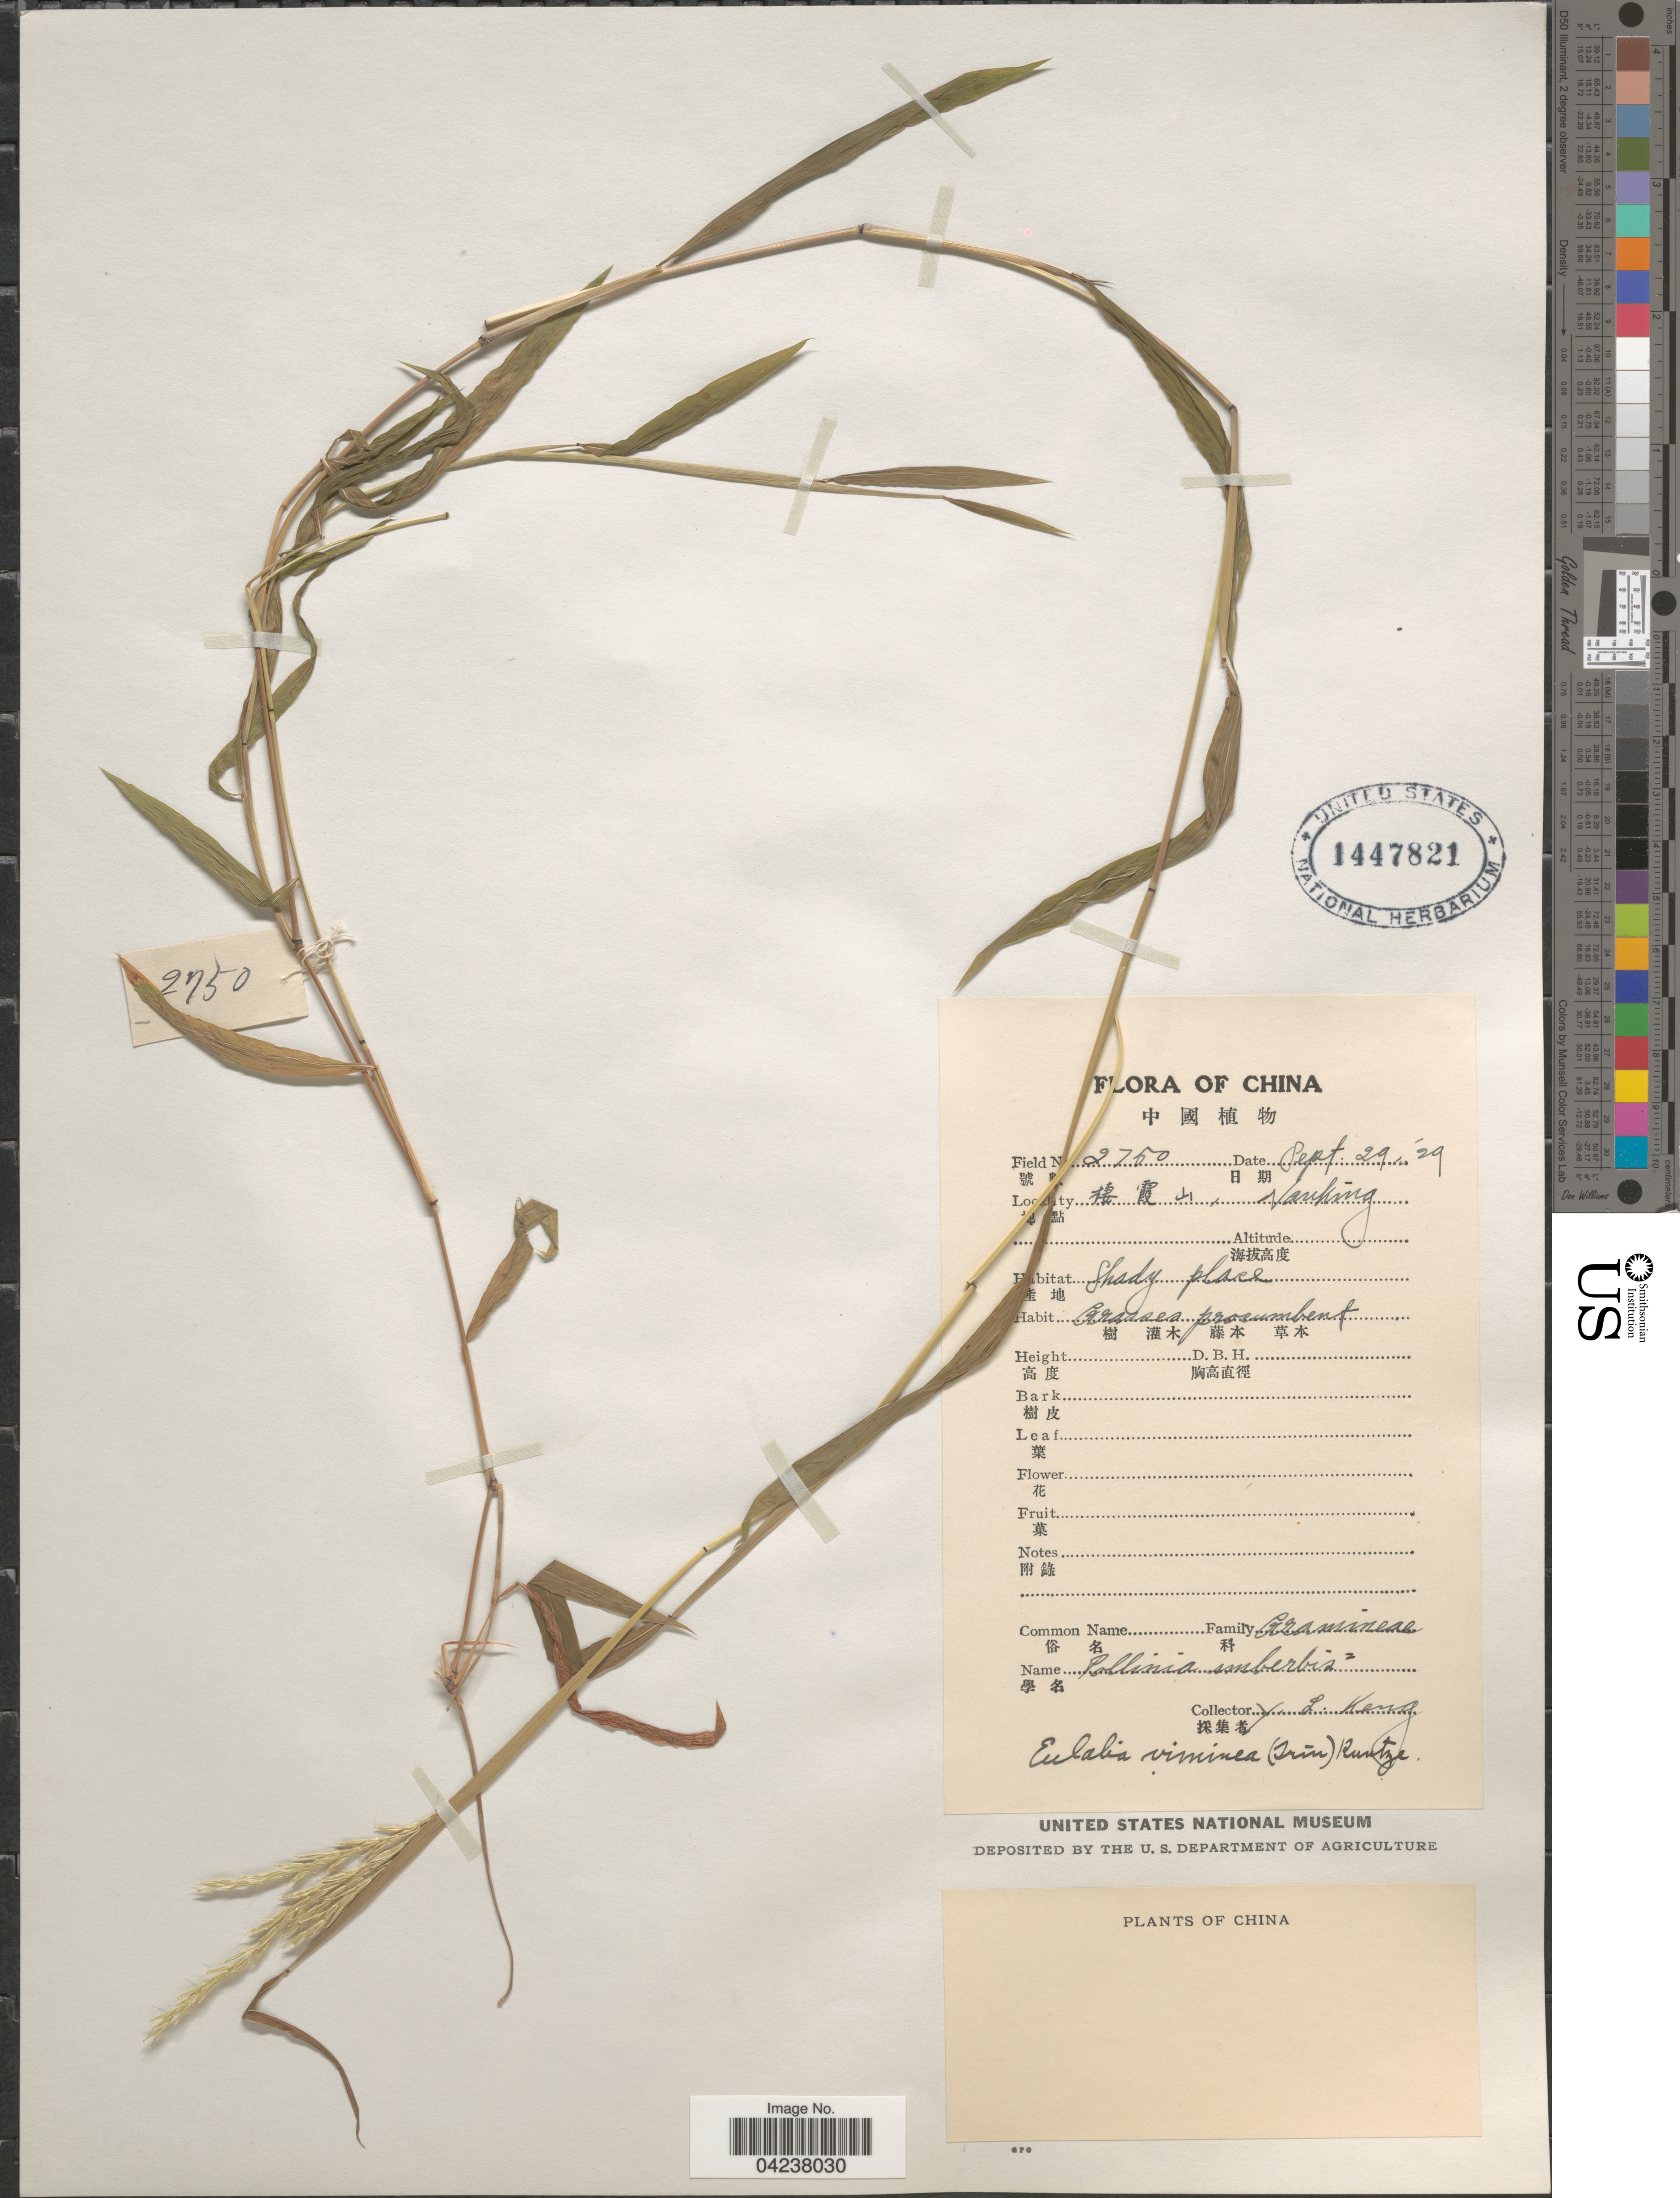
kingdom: Plantae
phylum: Tracheophyta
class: Liliopsida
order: Poales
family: Poaceae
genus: Microstegium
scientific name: Microstegium vimineum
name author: (Trin.) A. Camus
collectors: Y. L. Keng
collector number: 2750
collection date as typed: Transcribed d/m/y: 29/10/29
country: China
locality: X, Nanking.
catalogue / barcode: US 1447821